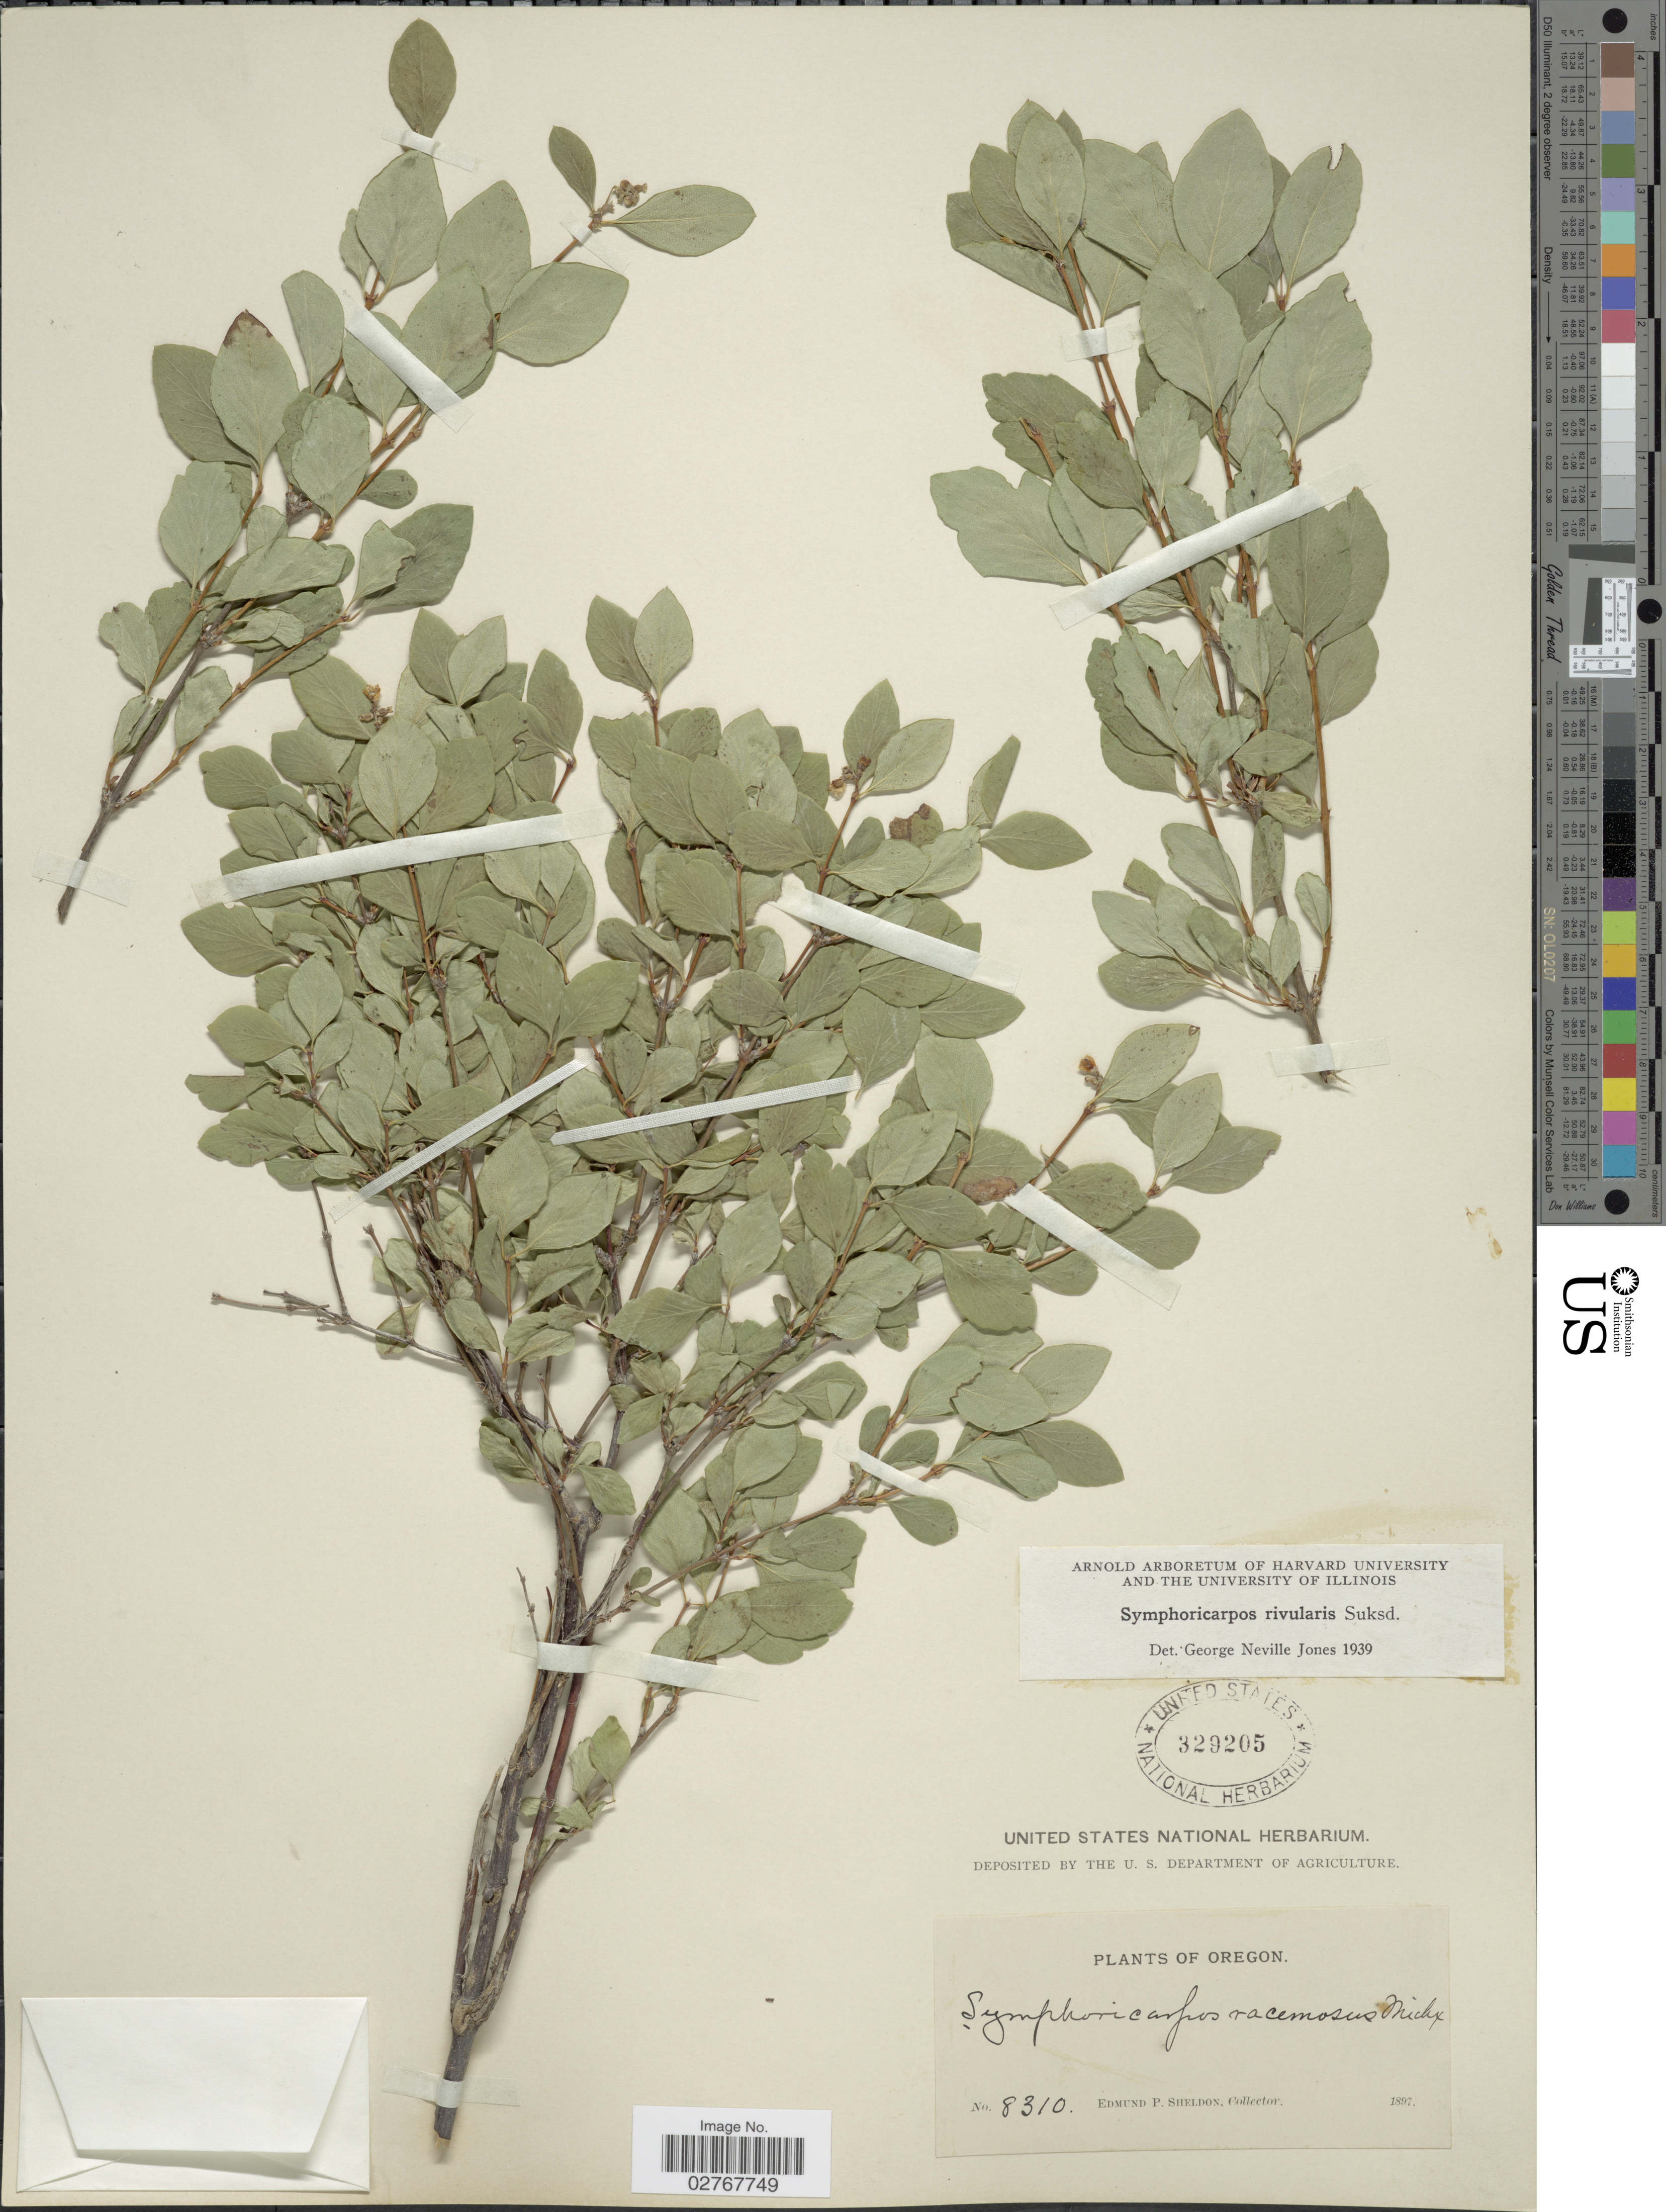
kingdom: Plantae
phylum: Tracheophyta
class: Magnoliopsida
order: Dipsacales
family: Caprifoliaceae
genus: Symphoricarpos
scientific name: Symphoricarpos rivularis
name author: Suksd.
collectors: E. P. Sheldon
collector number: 8310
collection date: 1897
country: United States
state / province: Oregon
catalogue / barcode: US 329205